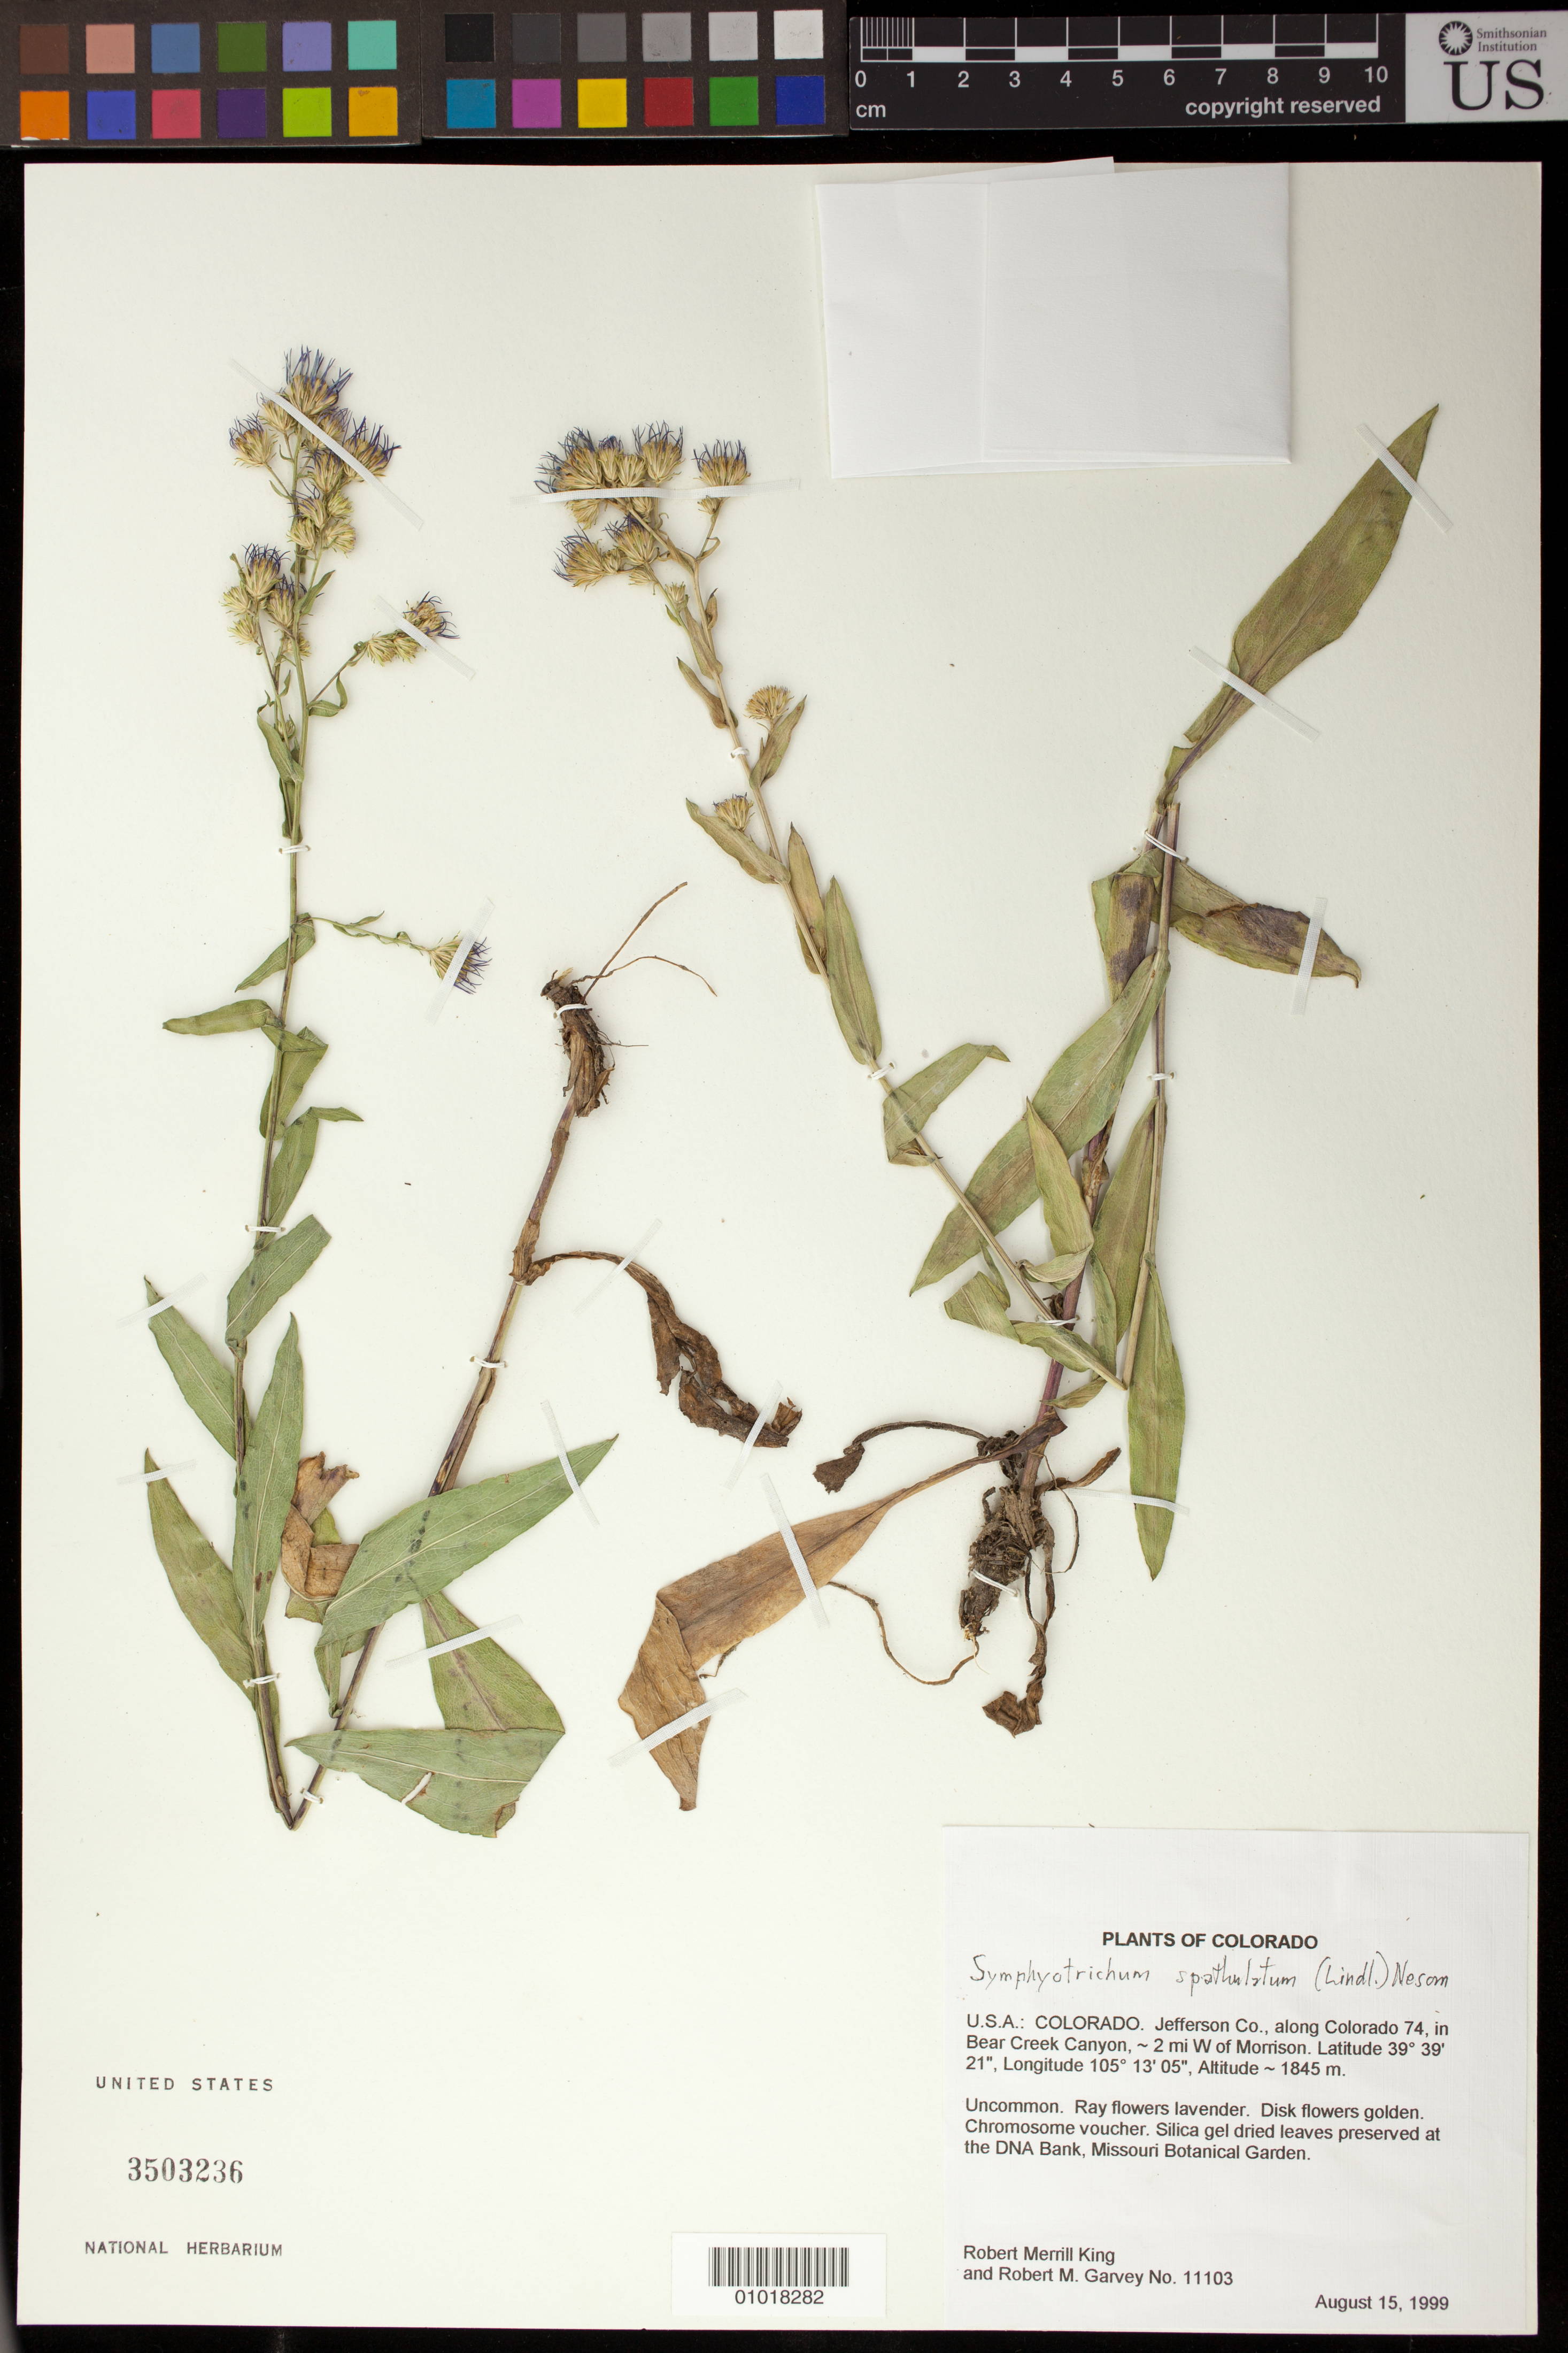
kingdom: Plantae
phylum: Tracheophyta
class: Magnoliopsida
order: Asterales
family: Asteraceae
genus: Symphyotrichum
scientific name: Symphyotrichum spathulatum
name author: (Lindl.) G.L. Nesom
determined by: Robinson, Harold E., (US)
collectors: R. M. King & R. Garvey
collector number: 11103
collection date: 1999-08-15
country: United States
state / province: Colorado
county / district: Jefferson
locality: Along Colorado 74, in Bear Creek Canyon, ca. 2 mi W of Morrison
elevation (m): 1845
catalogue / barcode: US 3503236